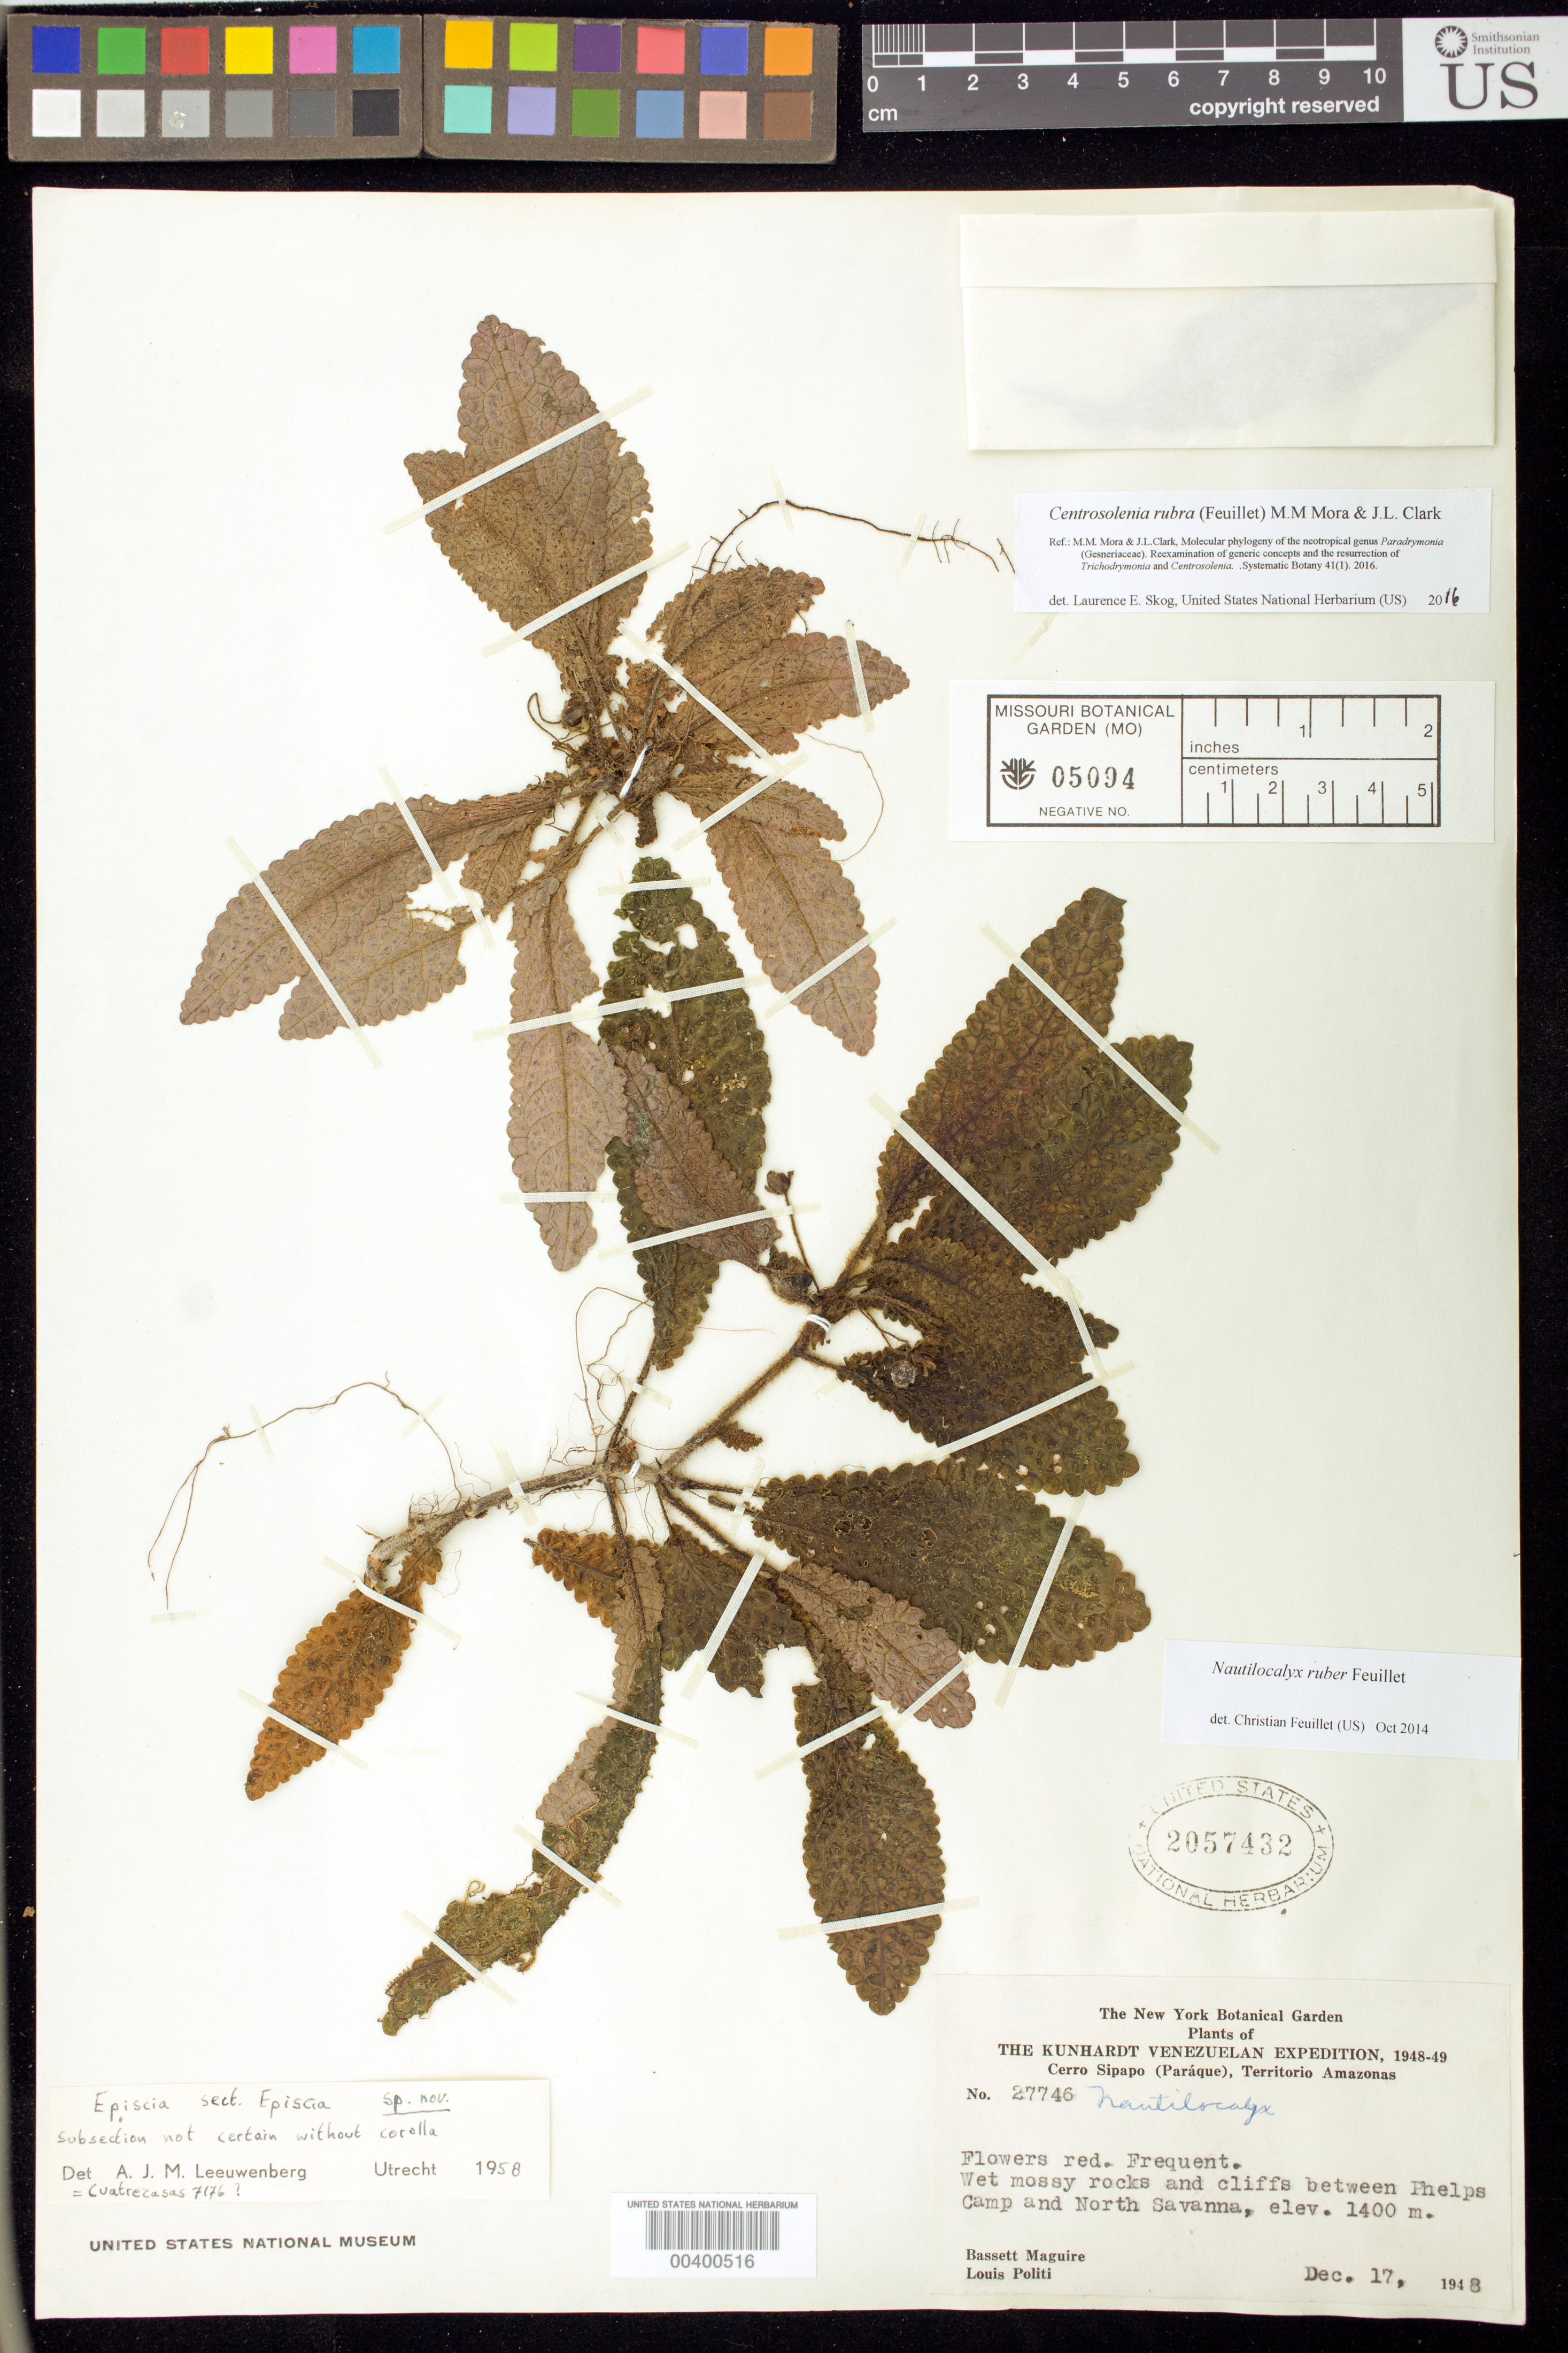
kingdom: Plantae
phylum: Tracheophyta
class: Magnoliopsida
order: Lamiales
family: Gesneriaceae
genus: Centrosolenia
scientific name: Centrosolenia rubra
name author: (Feuillet) M.M. Mora & J.L. Clark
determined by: Skog, Laurence E.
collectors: B. Maguire & L. Politi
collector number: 27746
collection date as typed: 17 Dec 1948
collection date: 1948-12-17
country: Venezuela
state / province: Amazonas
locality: Cerro Sipapo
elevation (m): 1400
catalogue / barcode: US 2057432